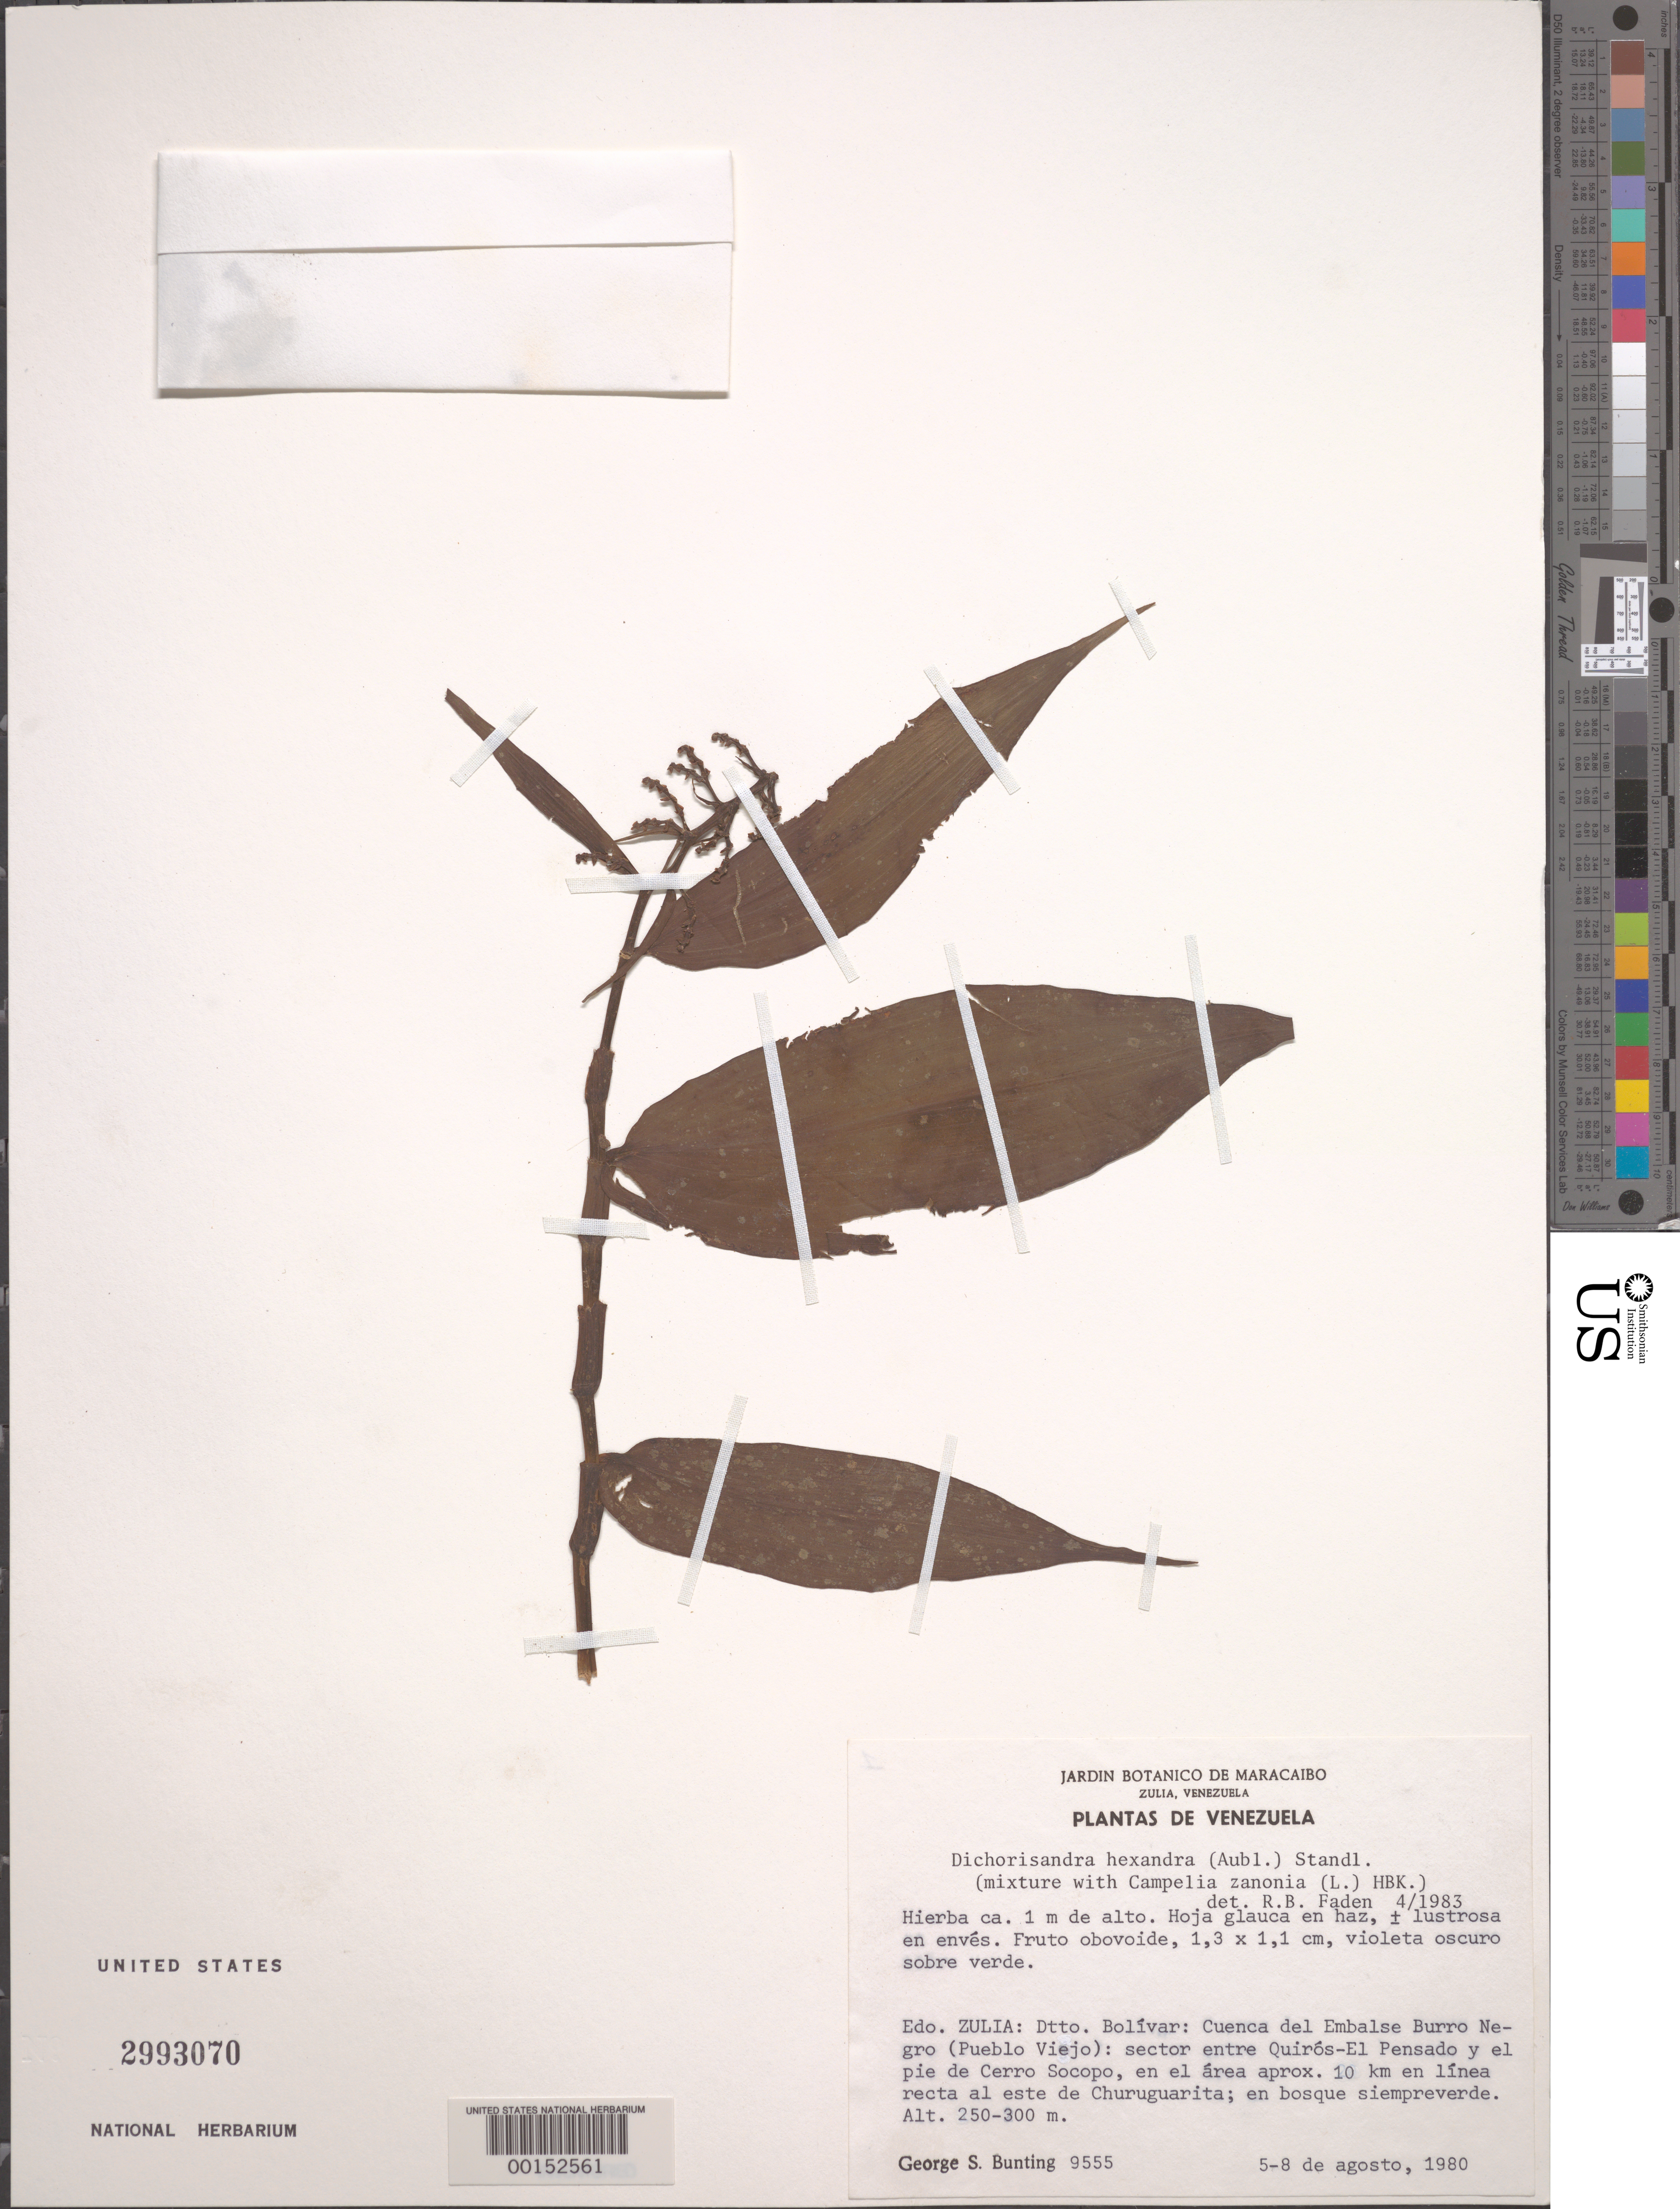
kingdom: Plantae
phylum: Tracheophyta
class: Liliopsida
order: Commelinales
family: Commelinaceae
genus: Dichorisandra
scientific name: Dichorisandra hexandra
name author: (Aubl.) Standl.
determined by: Faden, Robert B., (US), Smithsonian Institution - National Museum of Natural History (UNITED STATES)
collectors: R. Hayward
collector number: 9555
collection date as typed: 05 Aug 1980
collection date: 1980-08-05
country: Venezuela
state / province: Zulia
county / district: Simón Bolívar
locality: Cuenca del embalse burro negro (pueblo viejo)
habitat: Evergreen forest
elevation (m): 250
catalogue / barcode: US 2993070